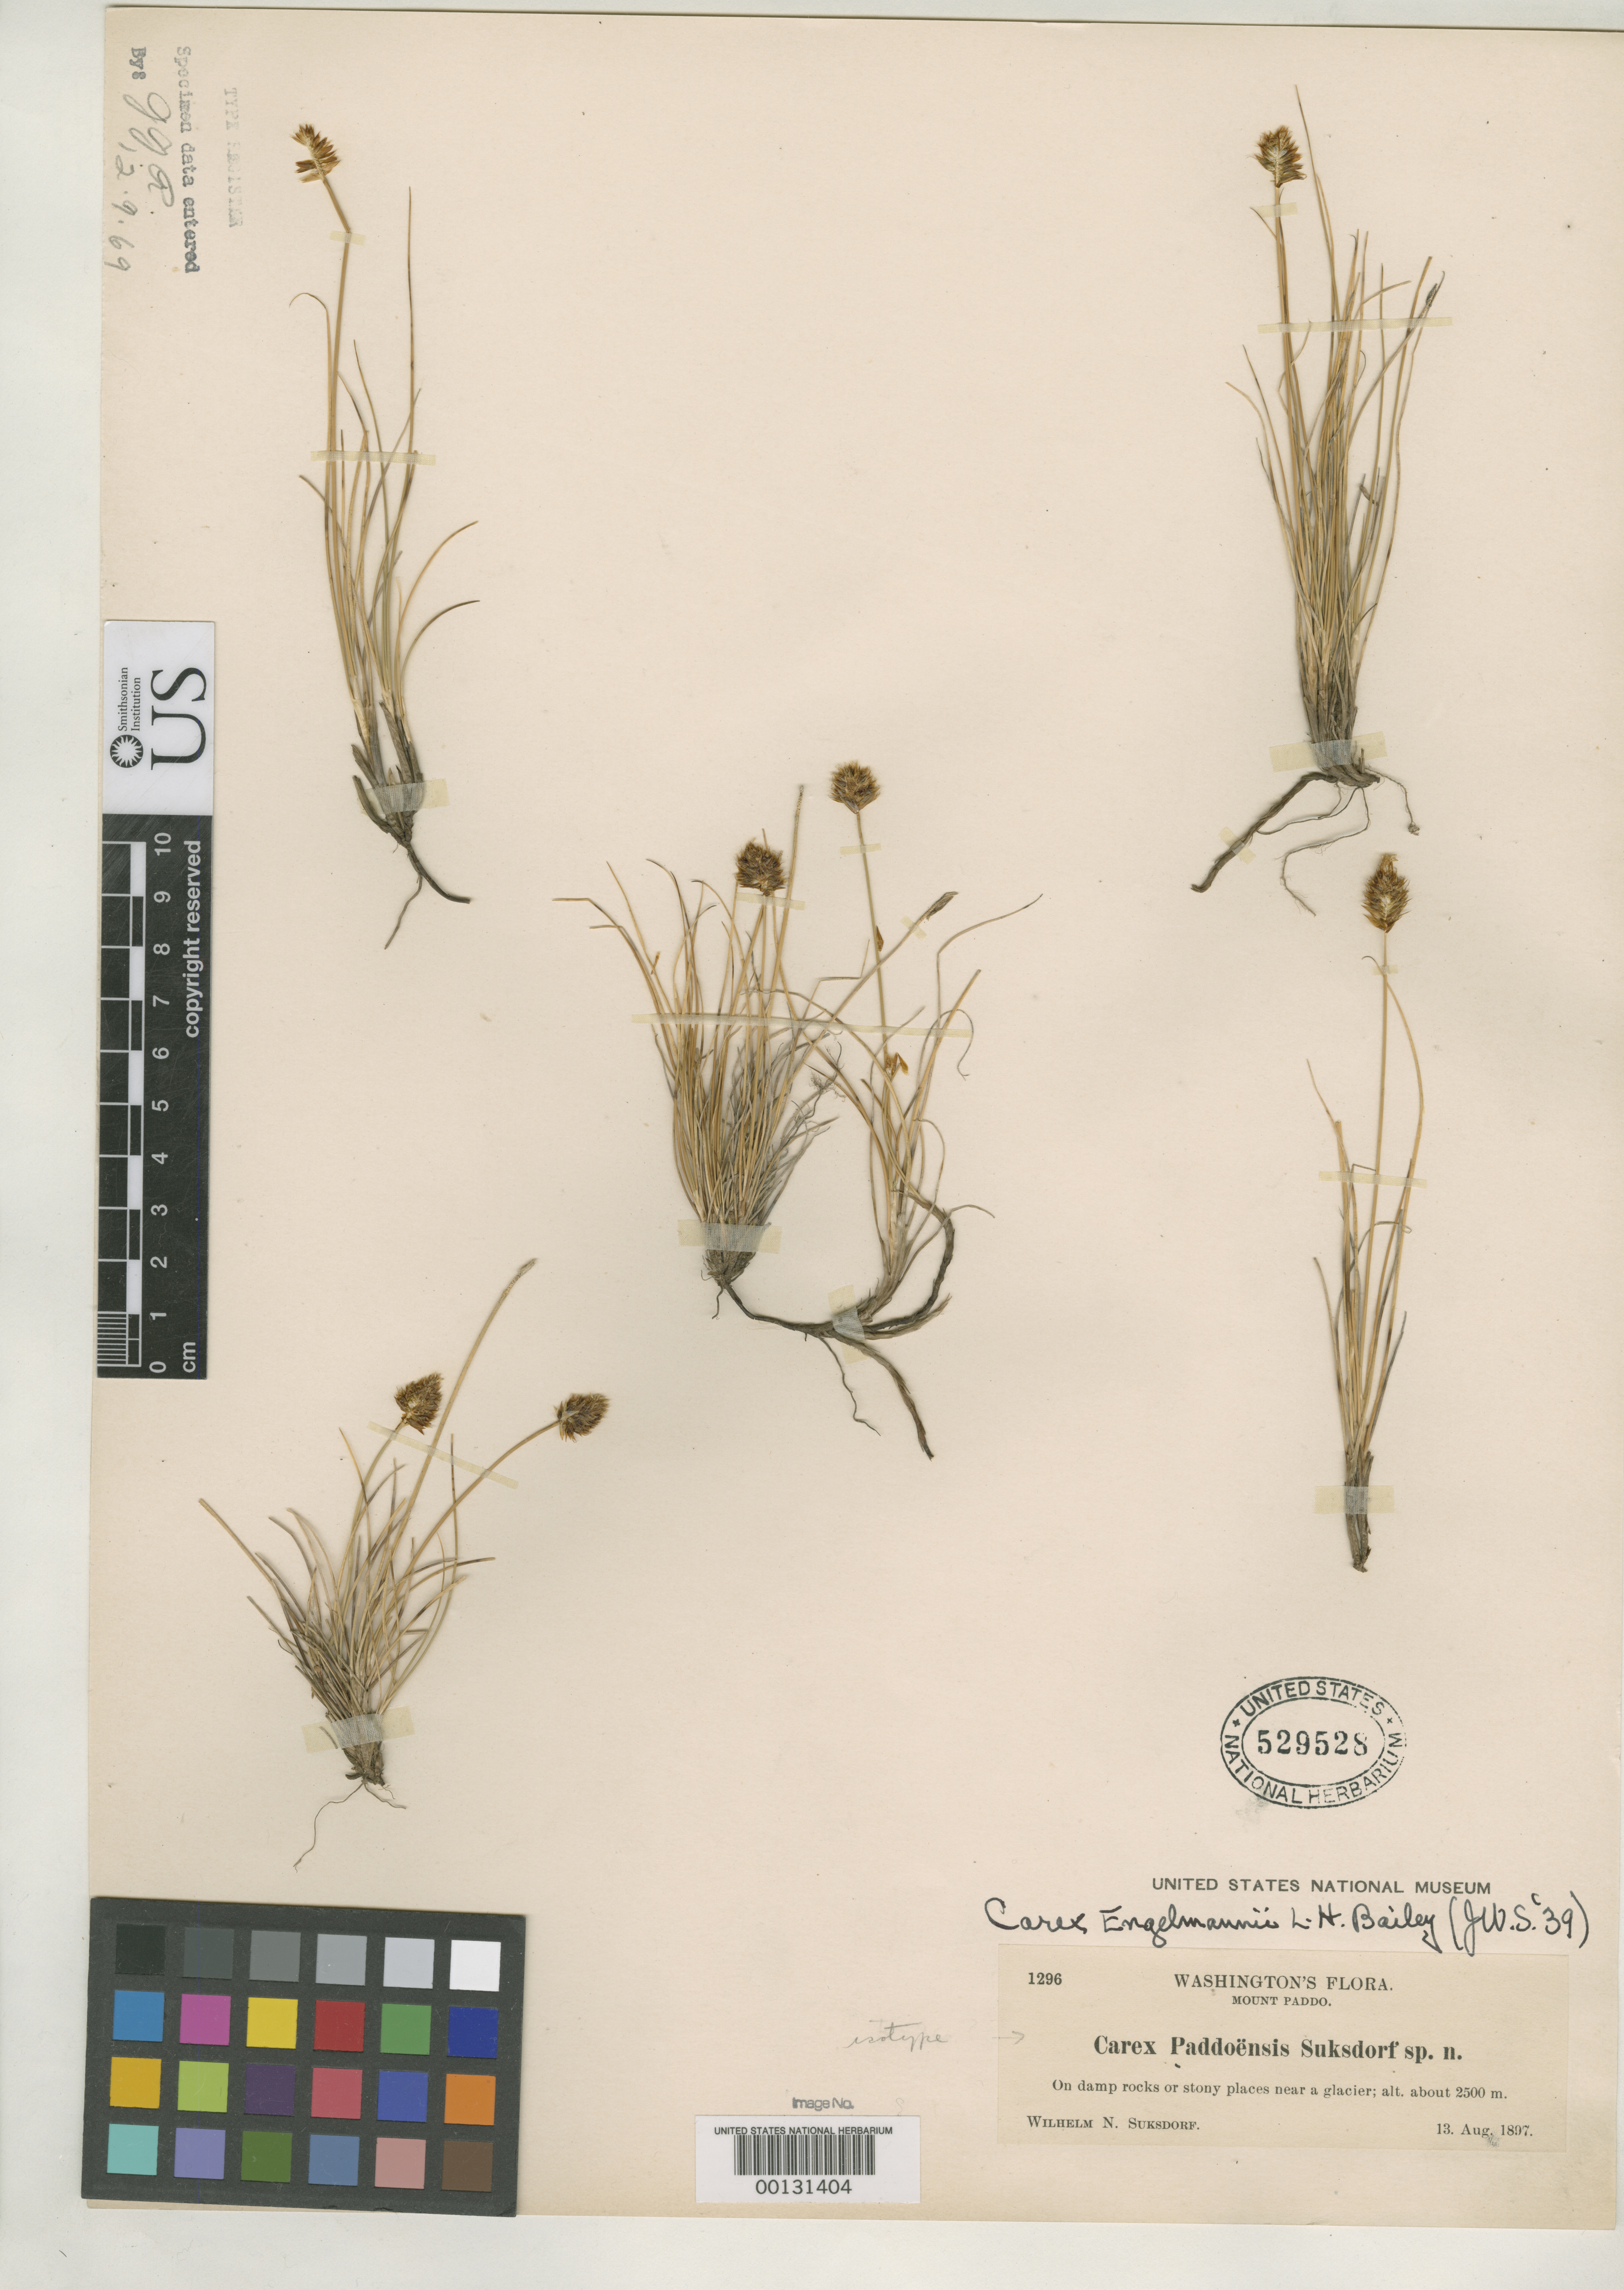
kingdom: Plantae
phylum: Tracheophyta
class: Liliopsida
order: Poales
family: Cyperaceae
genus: Carex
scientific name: Carex paddoensis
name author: Suksd.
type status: Isotype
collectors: W. N. Suksdorf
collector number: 1296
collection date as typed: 13 Aug 1897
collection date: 1897-08-13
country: United States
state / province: Washington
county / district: Skamania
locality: Mount Paddo.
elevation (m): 2500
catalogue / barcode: US 529528